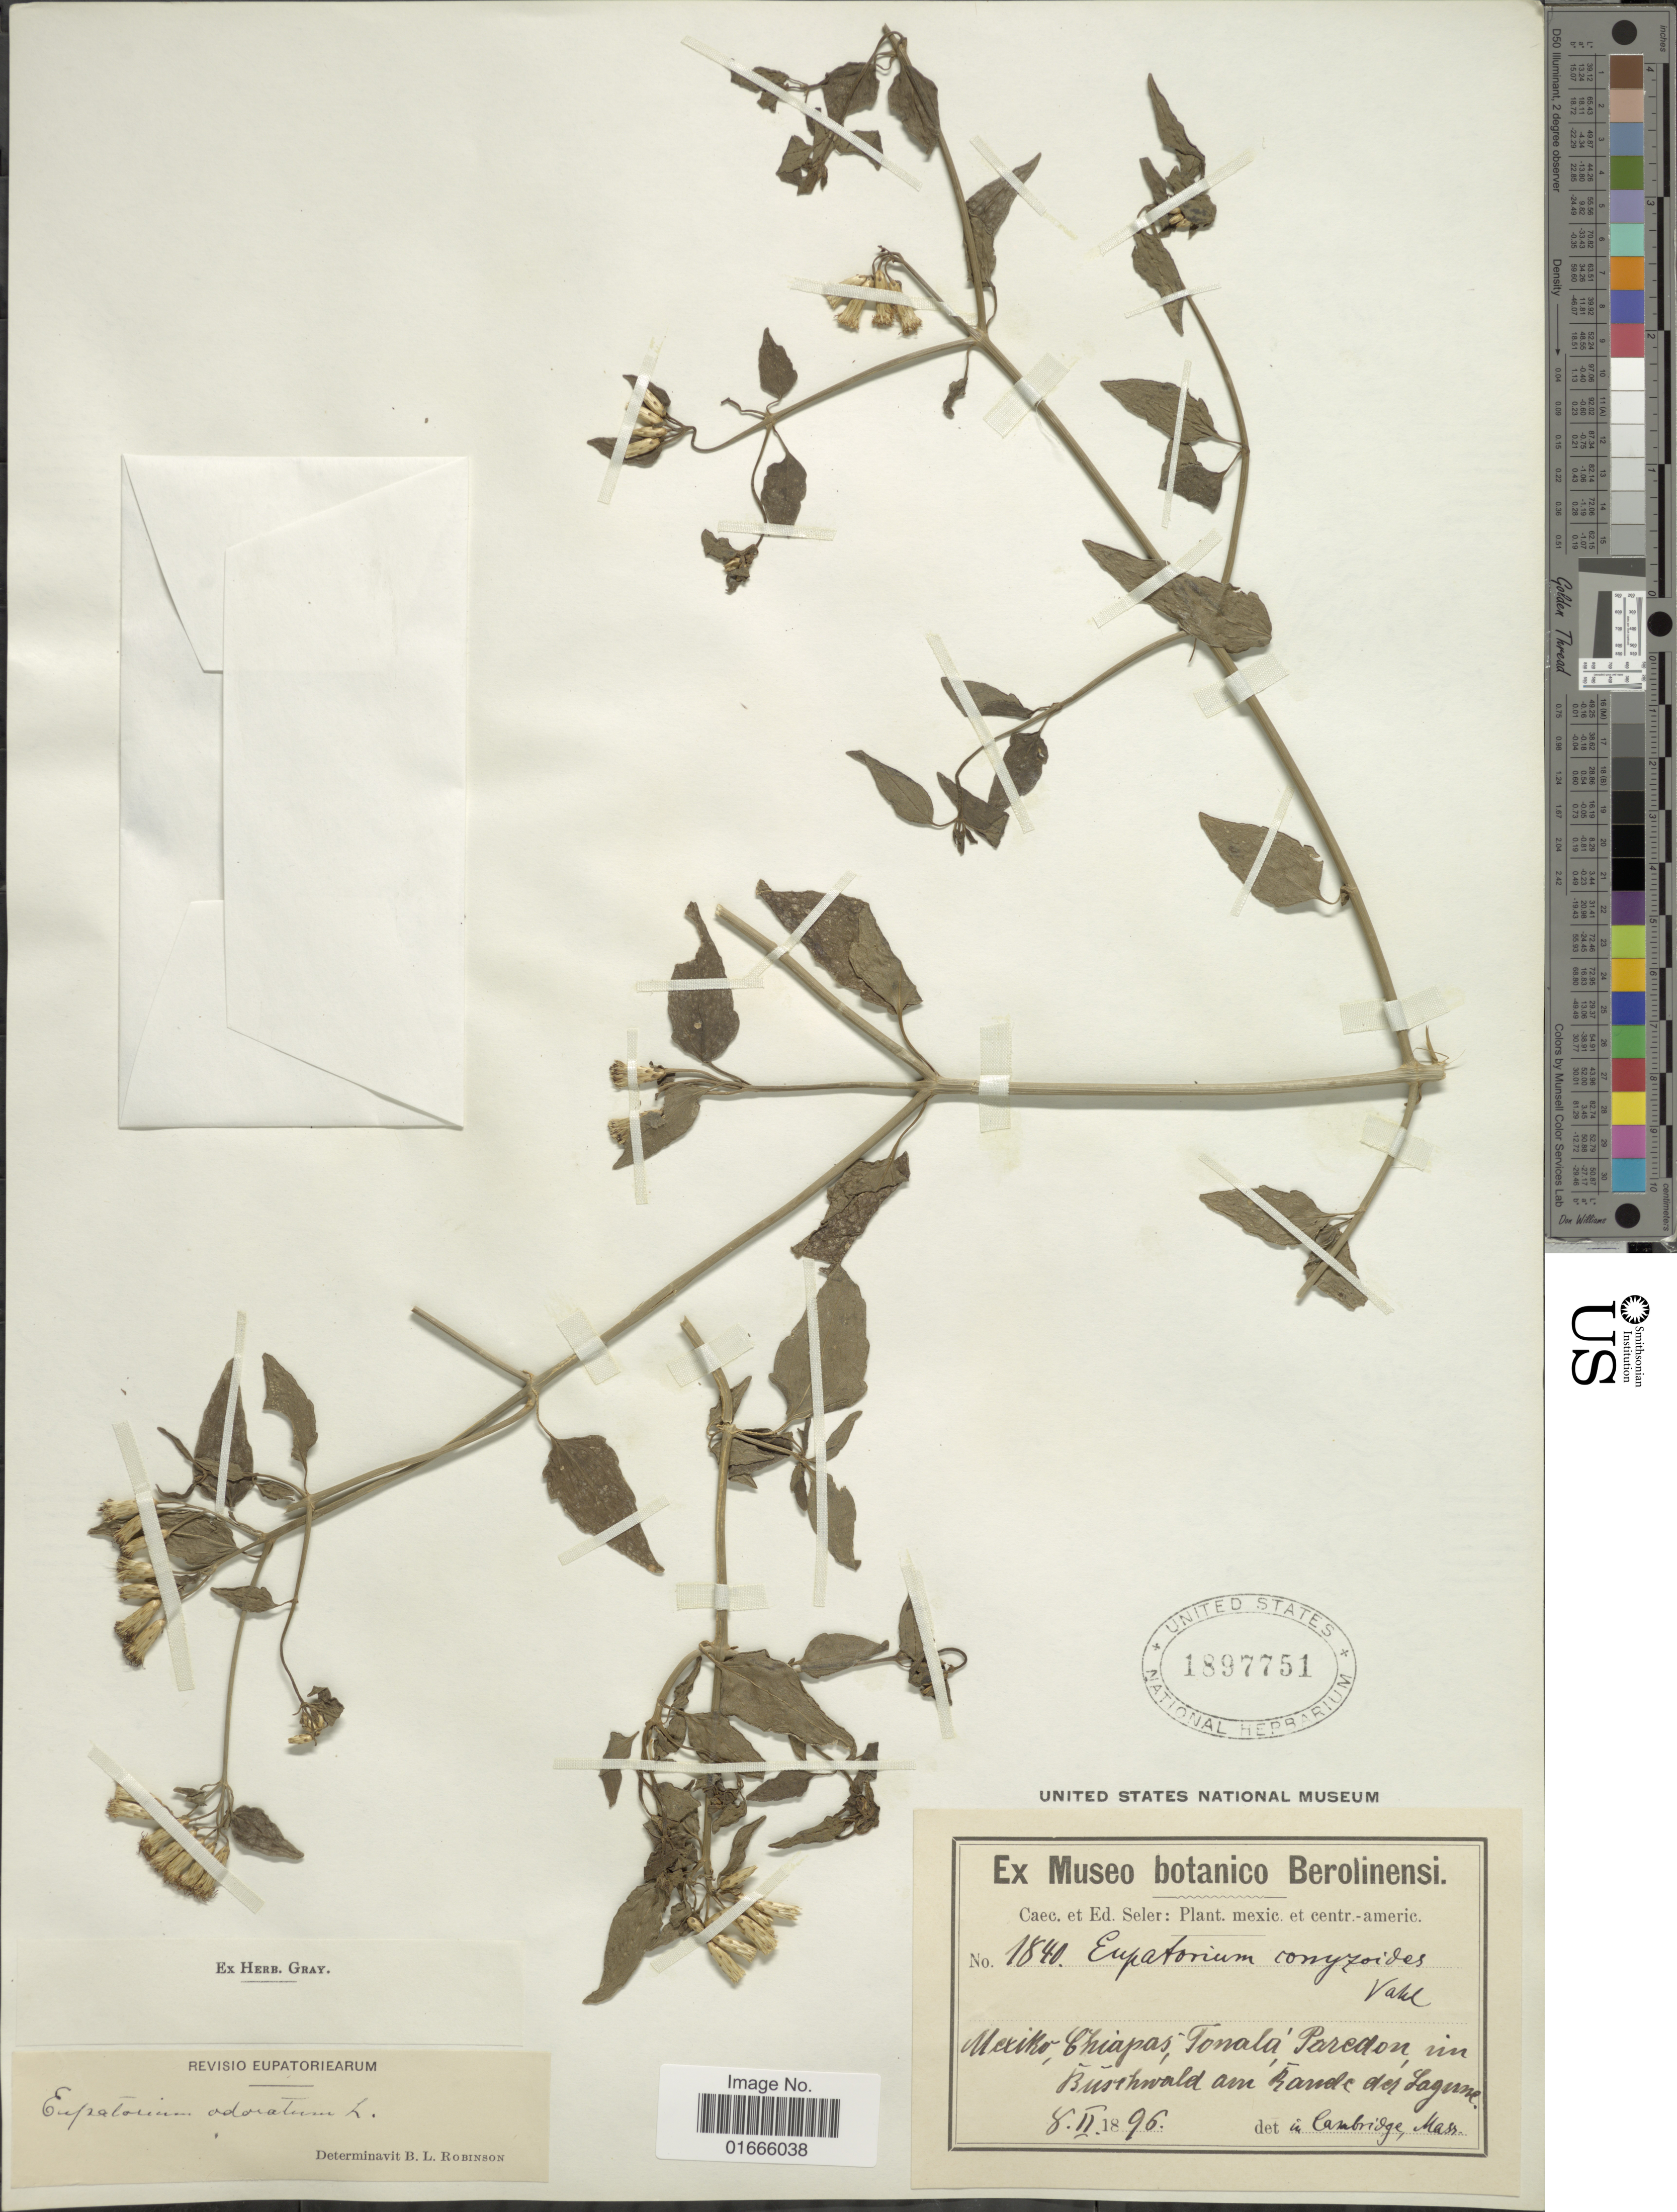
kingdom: Plantae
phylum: Tracheophyta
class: Magnoliopsida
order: Asterales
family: Asteraceae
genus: Chromolaena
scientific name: Chromolaena odorata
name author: (L.) R.M. King & H. Rob.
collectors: E. G. Seler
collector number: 1840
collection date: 1896-02-08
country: Mexico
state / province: Chiapas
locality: Mexico, Chiapas, Tonala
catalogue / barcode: US 1897751